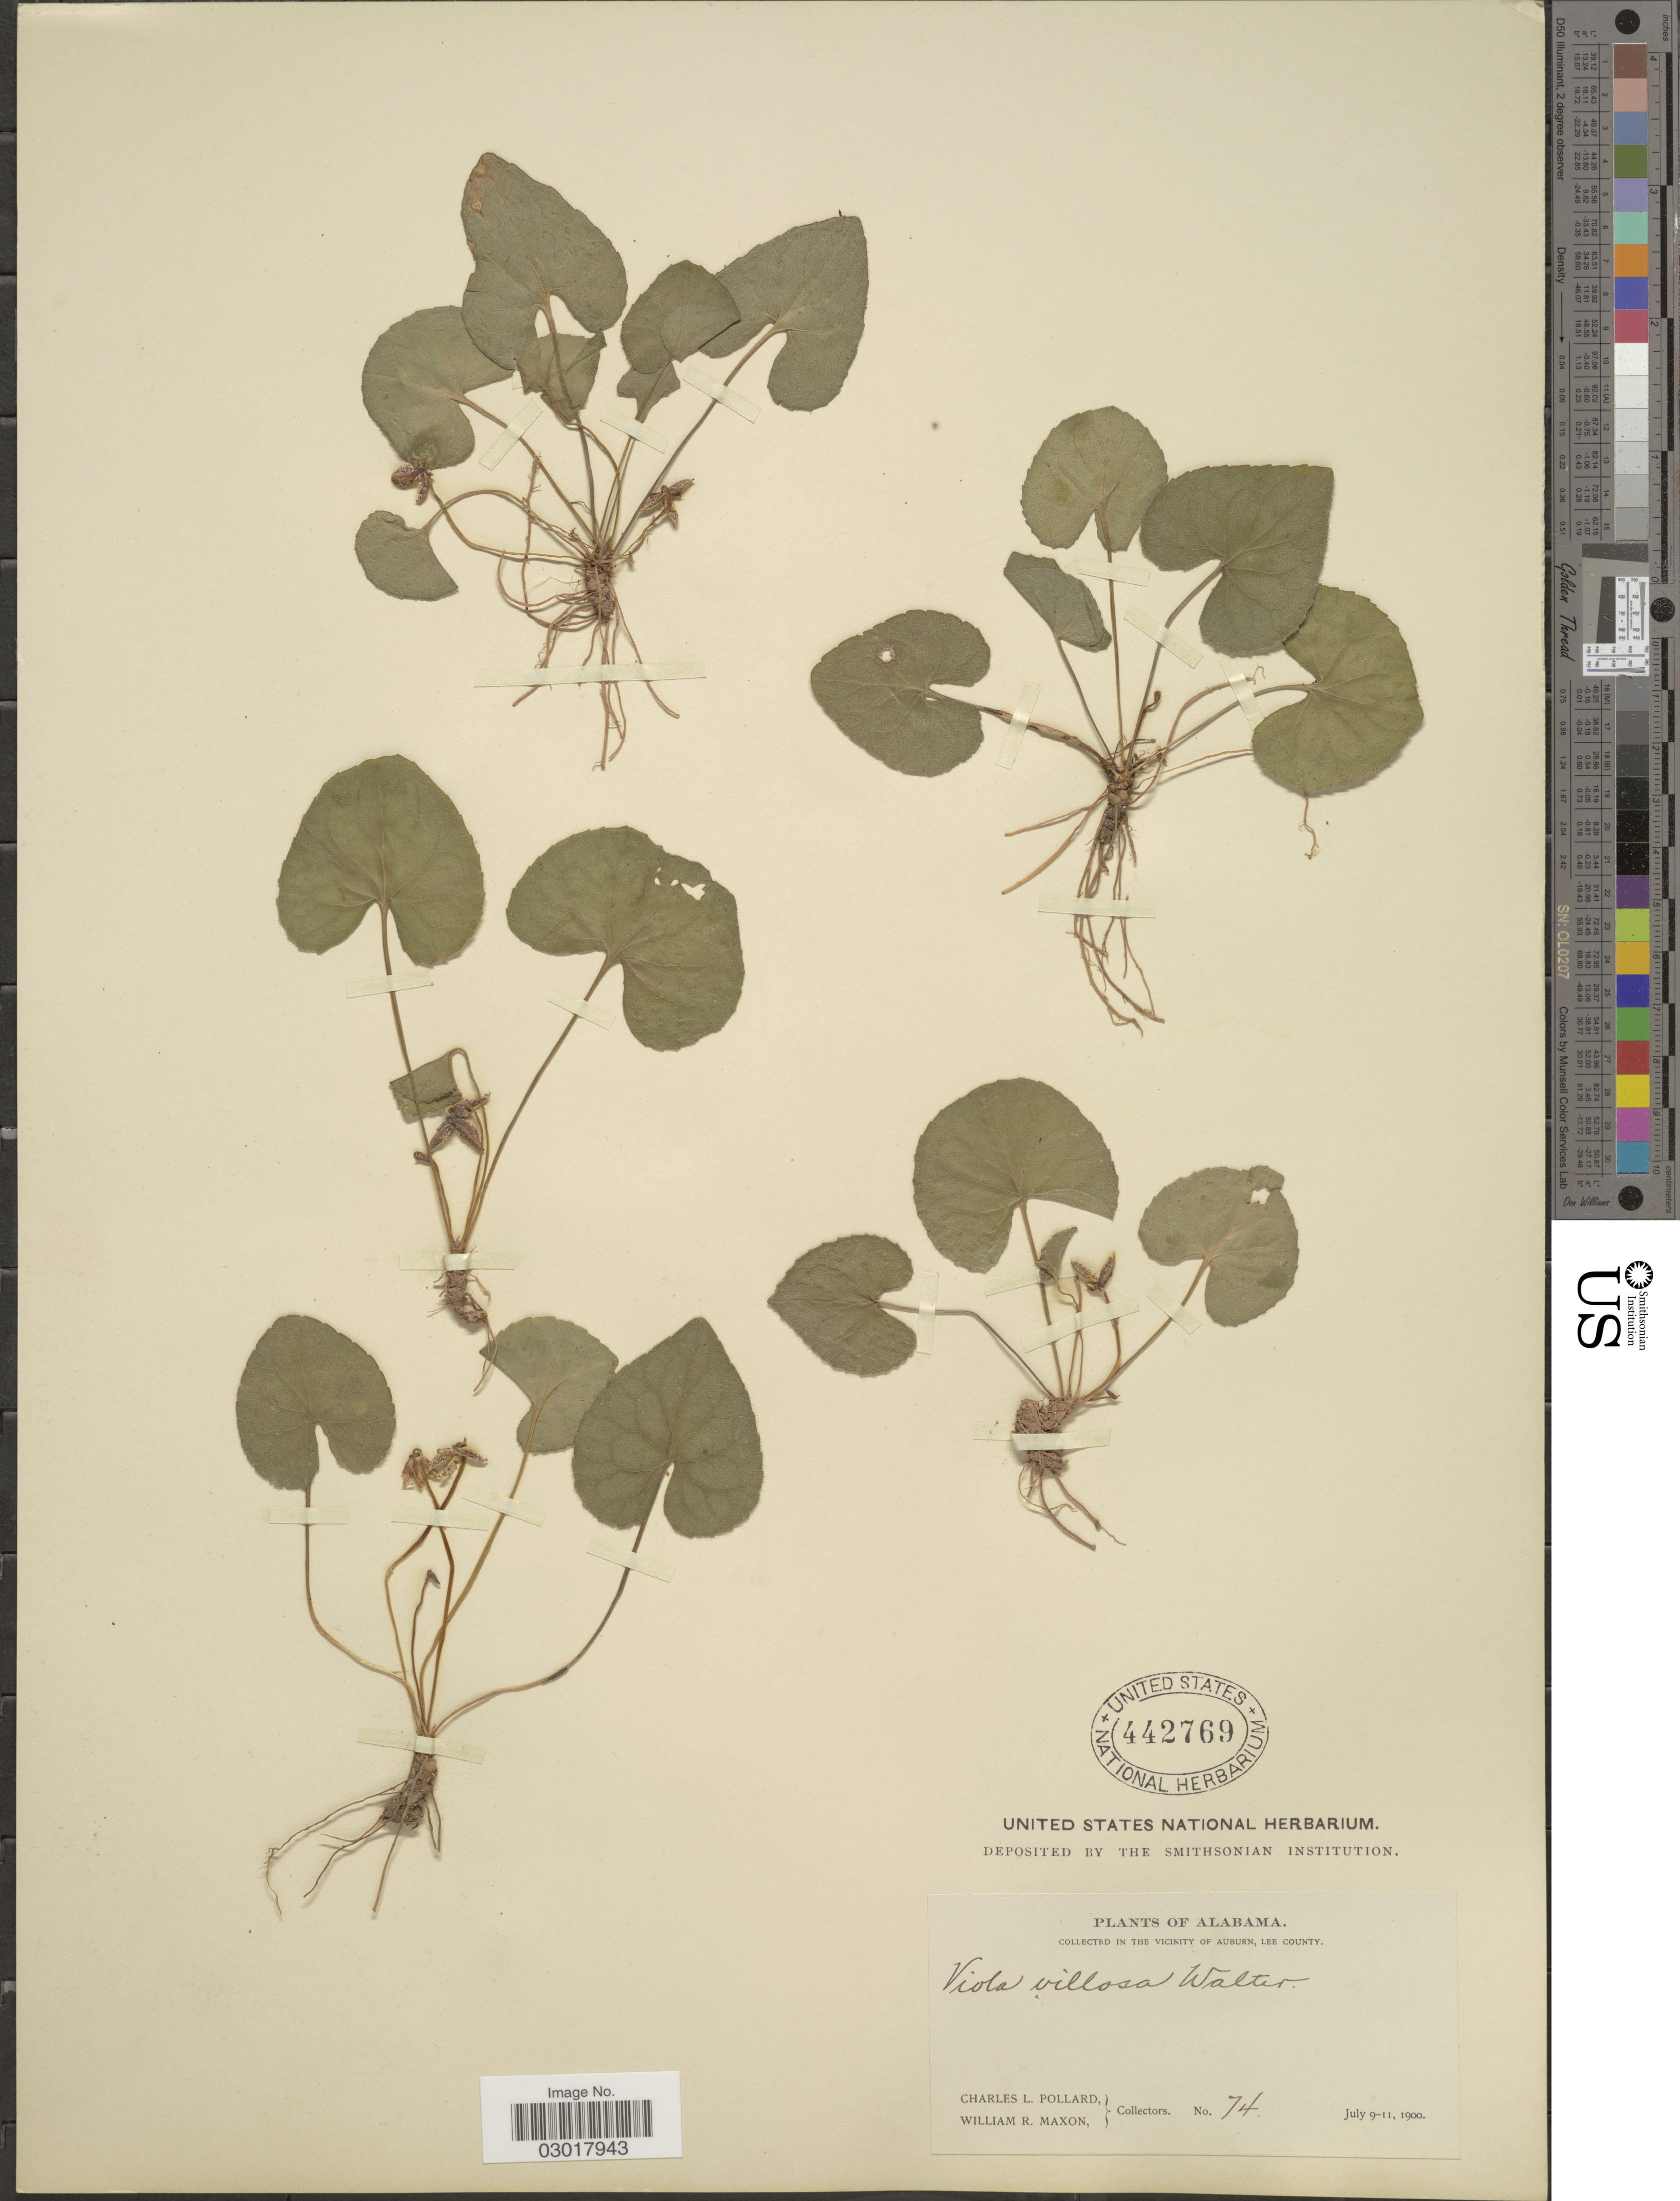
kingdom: Plantae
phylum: Tracheophyta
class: Magnoliopsida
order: Malpighiales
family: Violaceae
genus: Viola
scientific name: Viola villosa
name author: Walter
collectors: C. L. Pollard & W. R. Maxon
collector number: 74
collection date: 1900-07-09/1900-07-11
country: United States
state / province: Alabama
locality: In the vicinity of Auburn, Lee County.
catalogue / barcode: US 442769